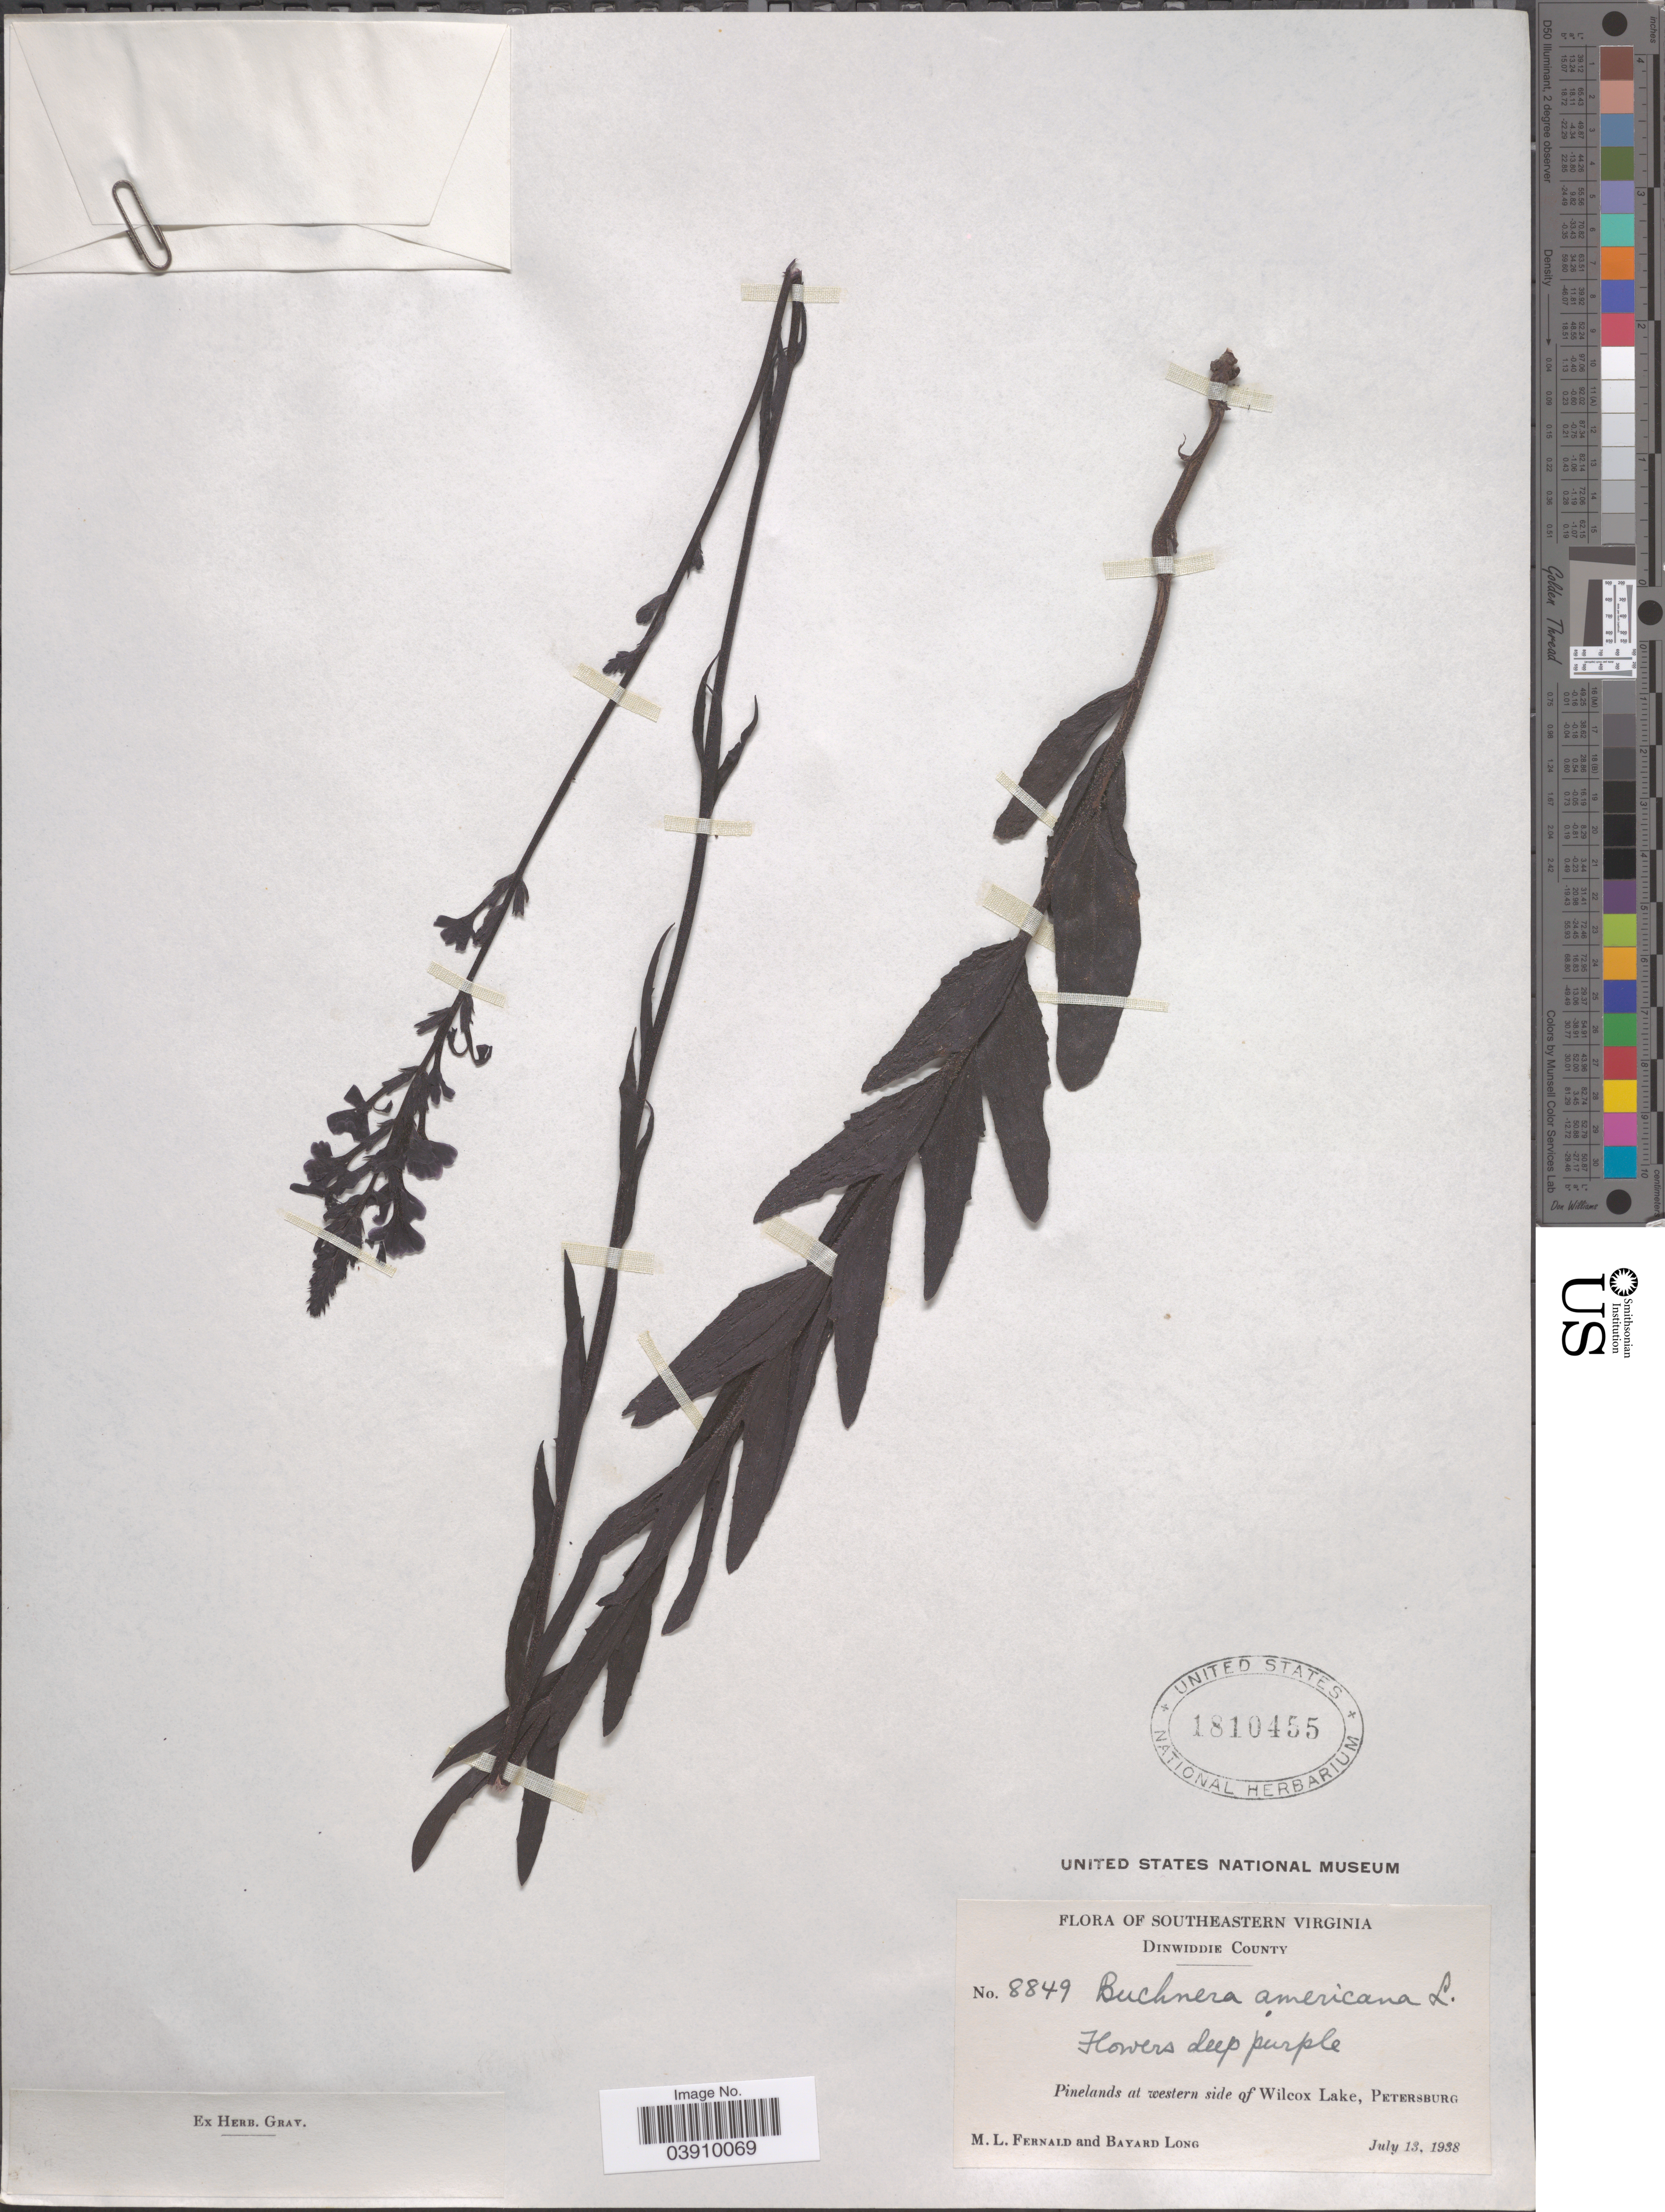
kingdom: Plantae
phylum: Tracheophyta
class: Magnoliopsida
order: Lamiales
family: Orobanchaceae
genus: Buchnera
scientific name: Buchnera americana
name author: L.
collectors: M. L. Fernald & B. Long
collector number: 8849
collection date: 1938-07-13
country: United States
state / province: Virginia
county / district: Dinwiddie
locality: Southeastern Virginia. Dinwiddie County. Pinelands at western side of Wilcox Lake, Petersburg.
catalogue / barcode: US 1810455